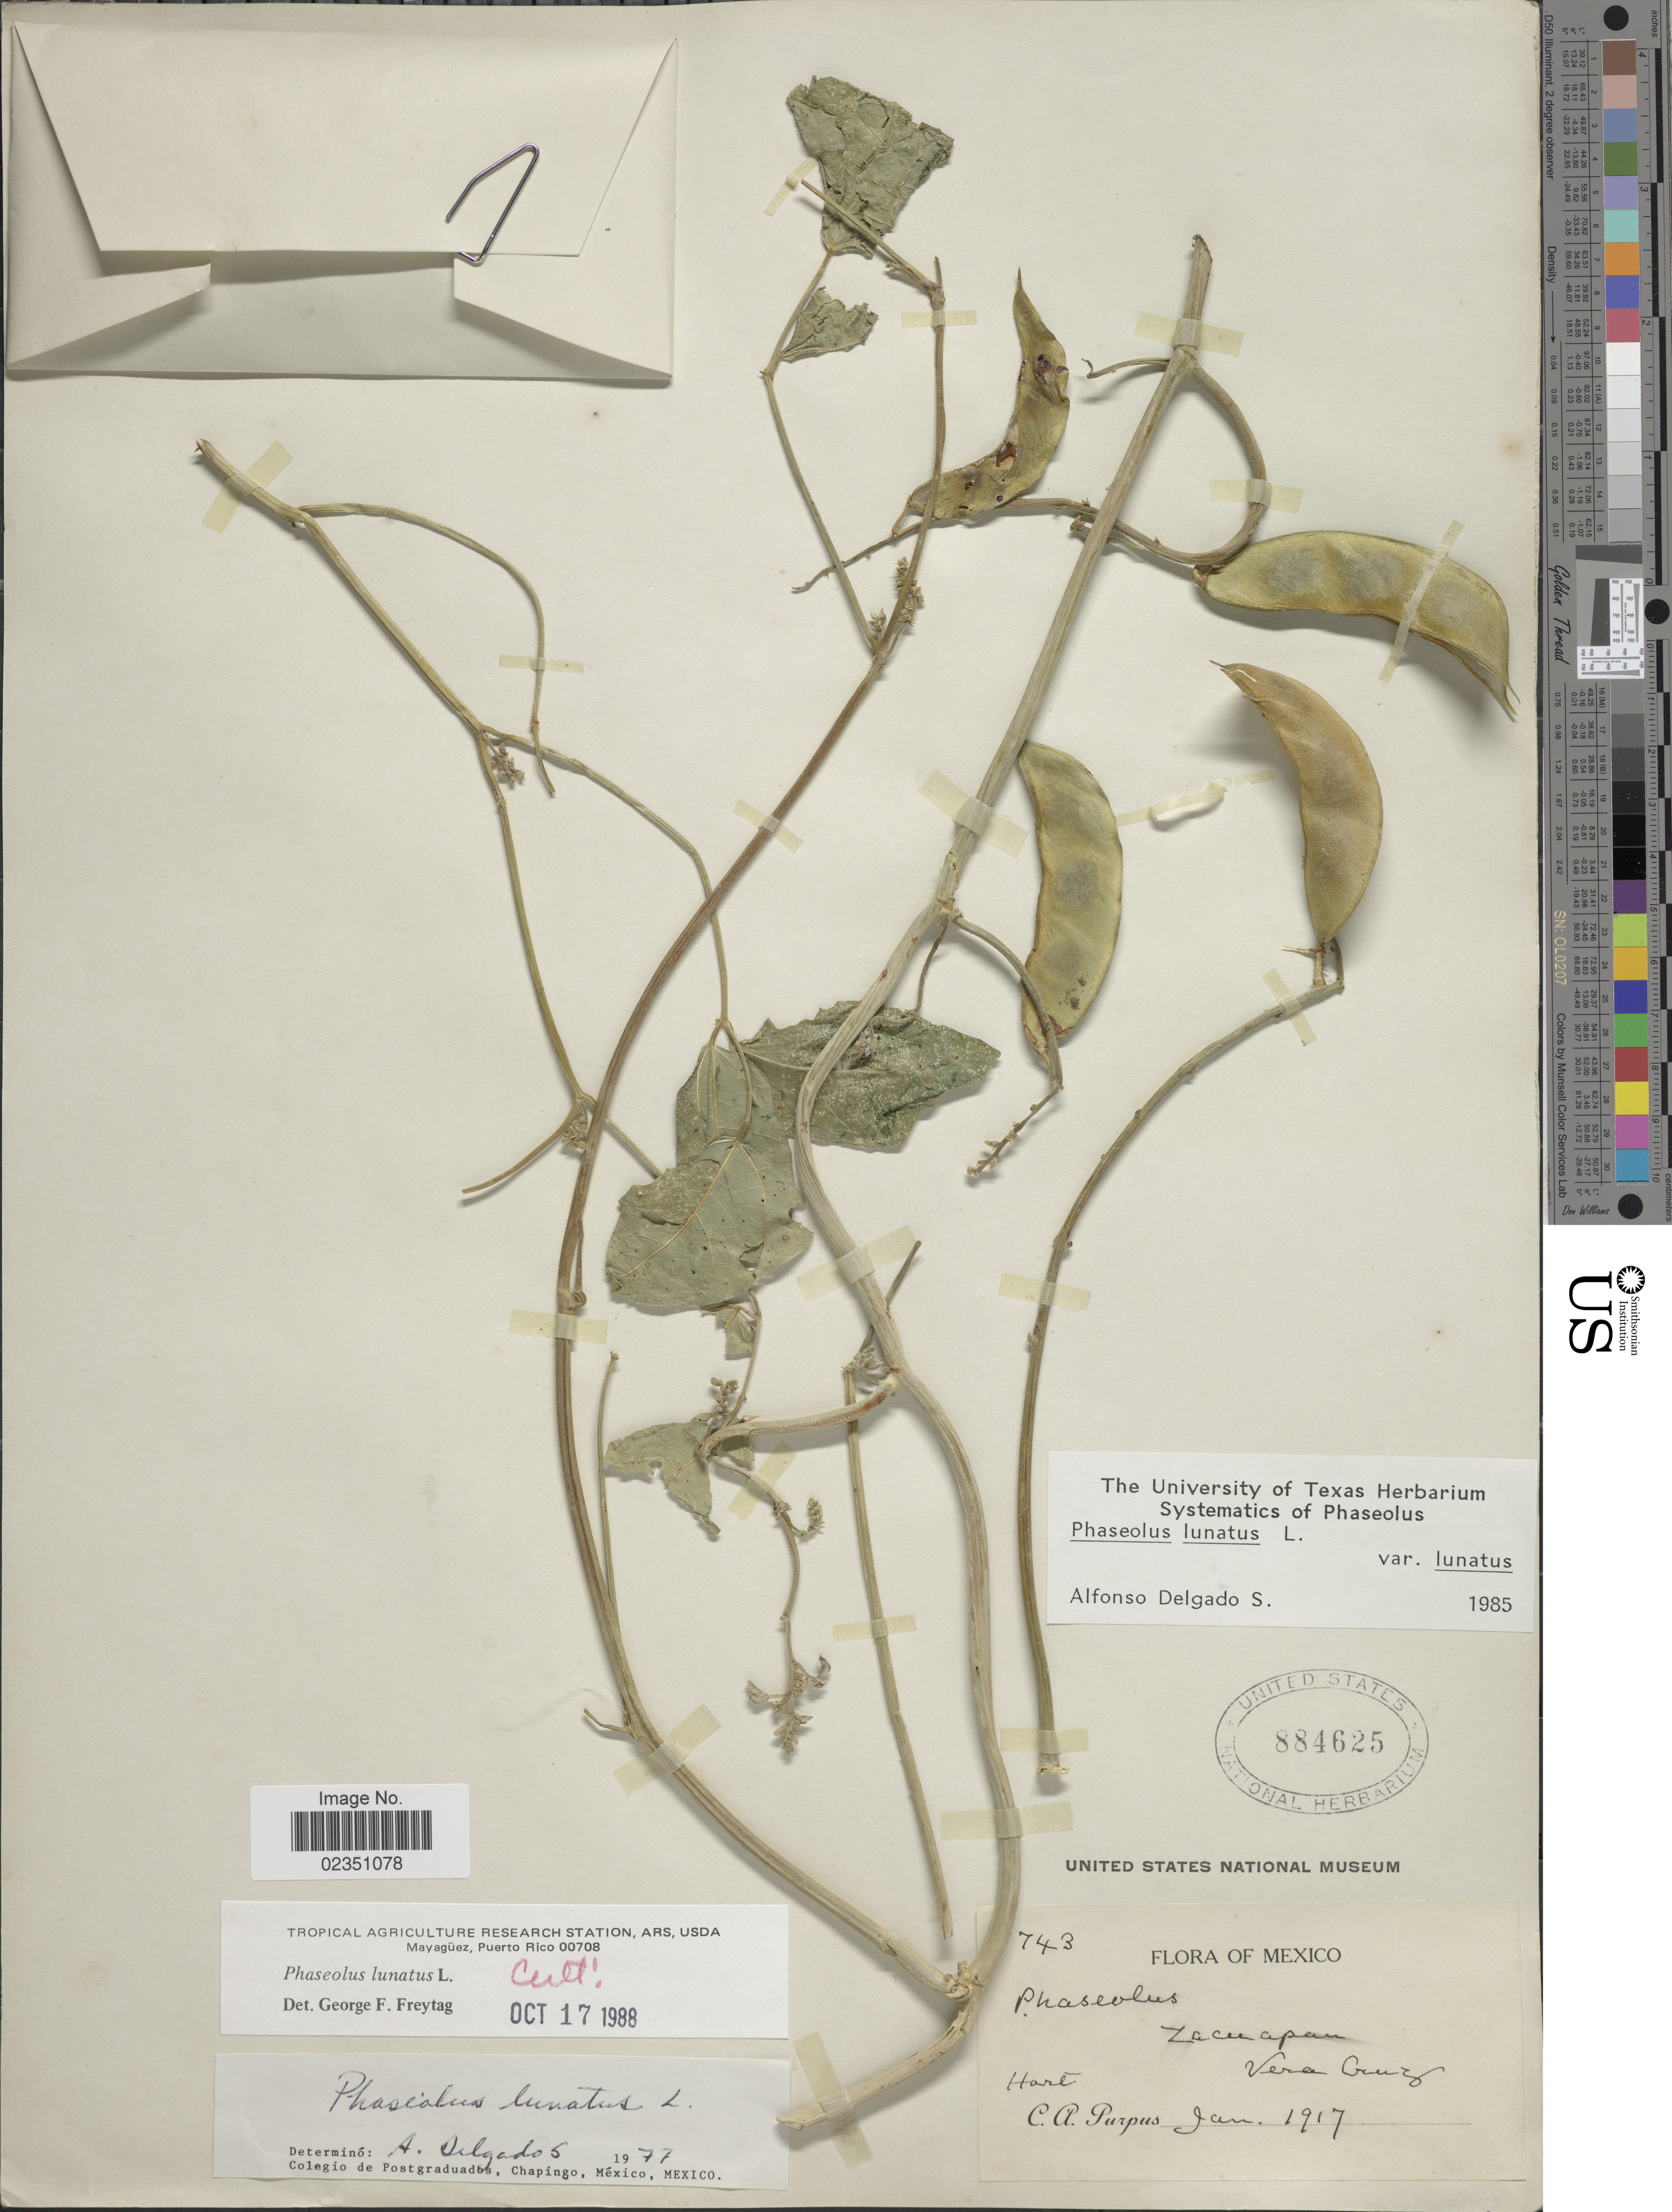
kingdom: Plantae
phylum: Tracheophyta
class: Magnoliopsida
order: Fabales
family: Fabaceae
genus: Phaseolus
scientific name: Phaseolus lunatus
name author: L.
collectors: C. A. Purpus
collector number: !743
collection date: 1917-01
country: Mexico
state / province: Veracruz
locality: Zacuapan, Vera Cruz, Haré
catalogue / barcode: US 884625